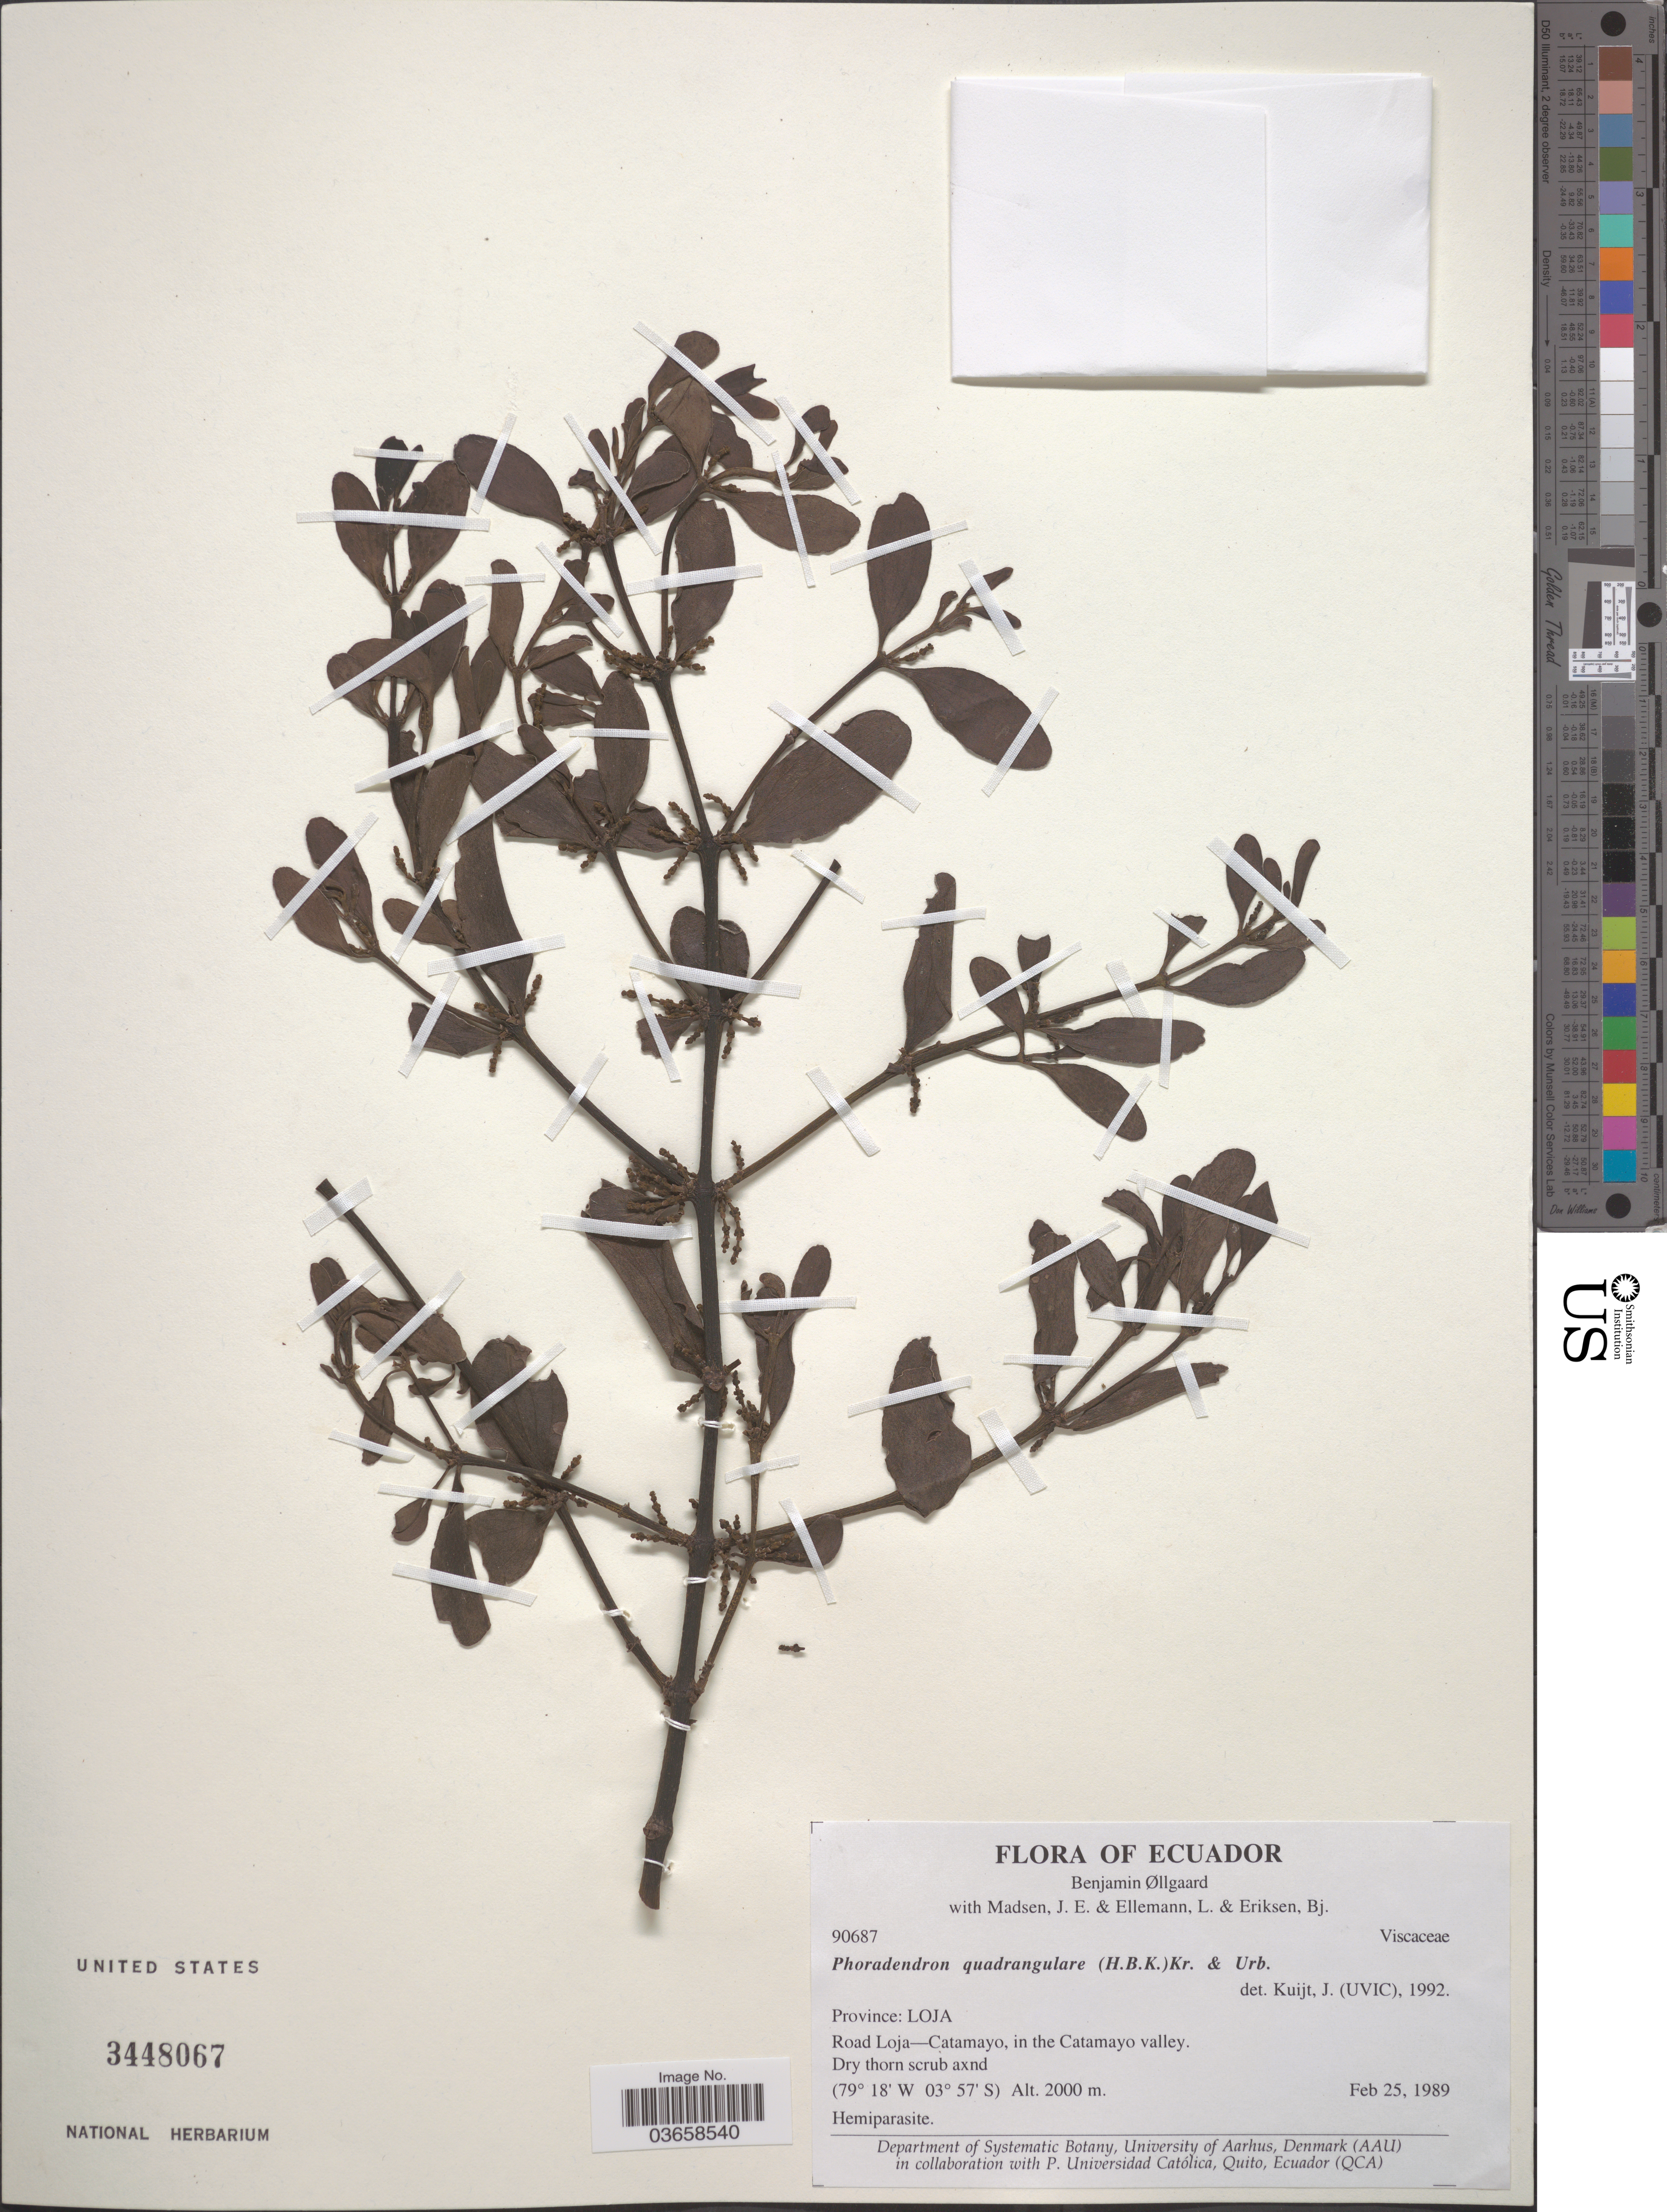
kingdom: Plantae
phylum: Tracheophyta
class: Magnoliopsida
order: Santalales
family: Viscaceae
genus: Phoradendron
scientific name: Phoradendron quadrangulare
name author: (Kunth) Griseb.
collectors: B. Øllgaard, J. E. Madsen, L. Ellemann & B. Eriksen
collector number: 90687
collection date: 1989-02-25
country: Ecuador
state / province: Loja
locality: Road Loja-Catamayo, in the Catamayo valley.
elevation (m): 2000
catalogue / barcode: US 3448067